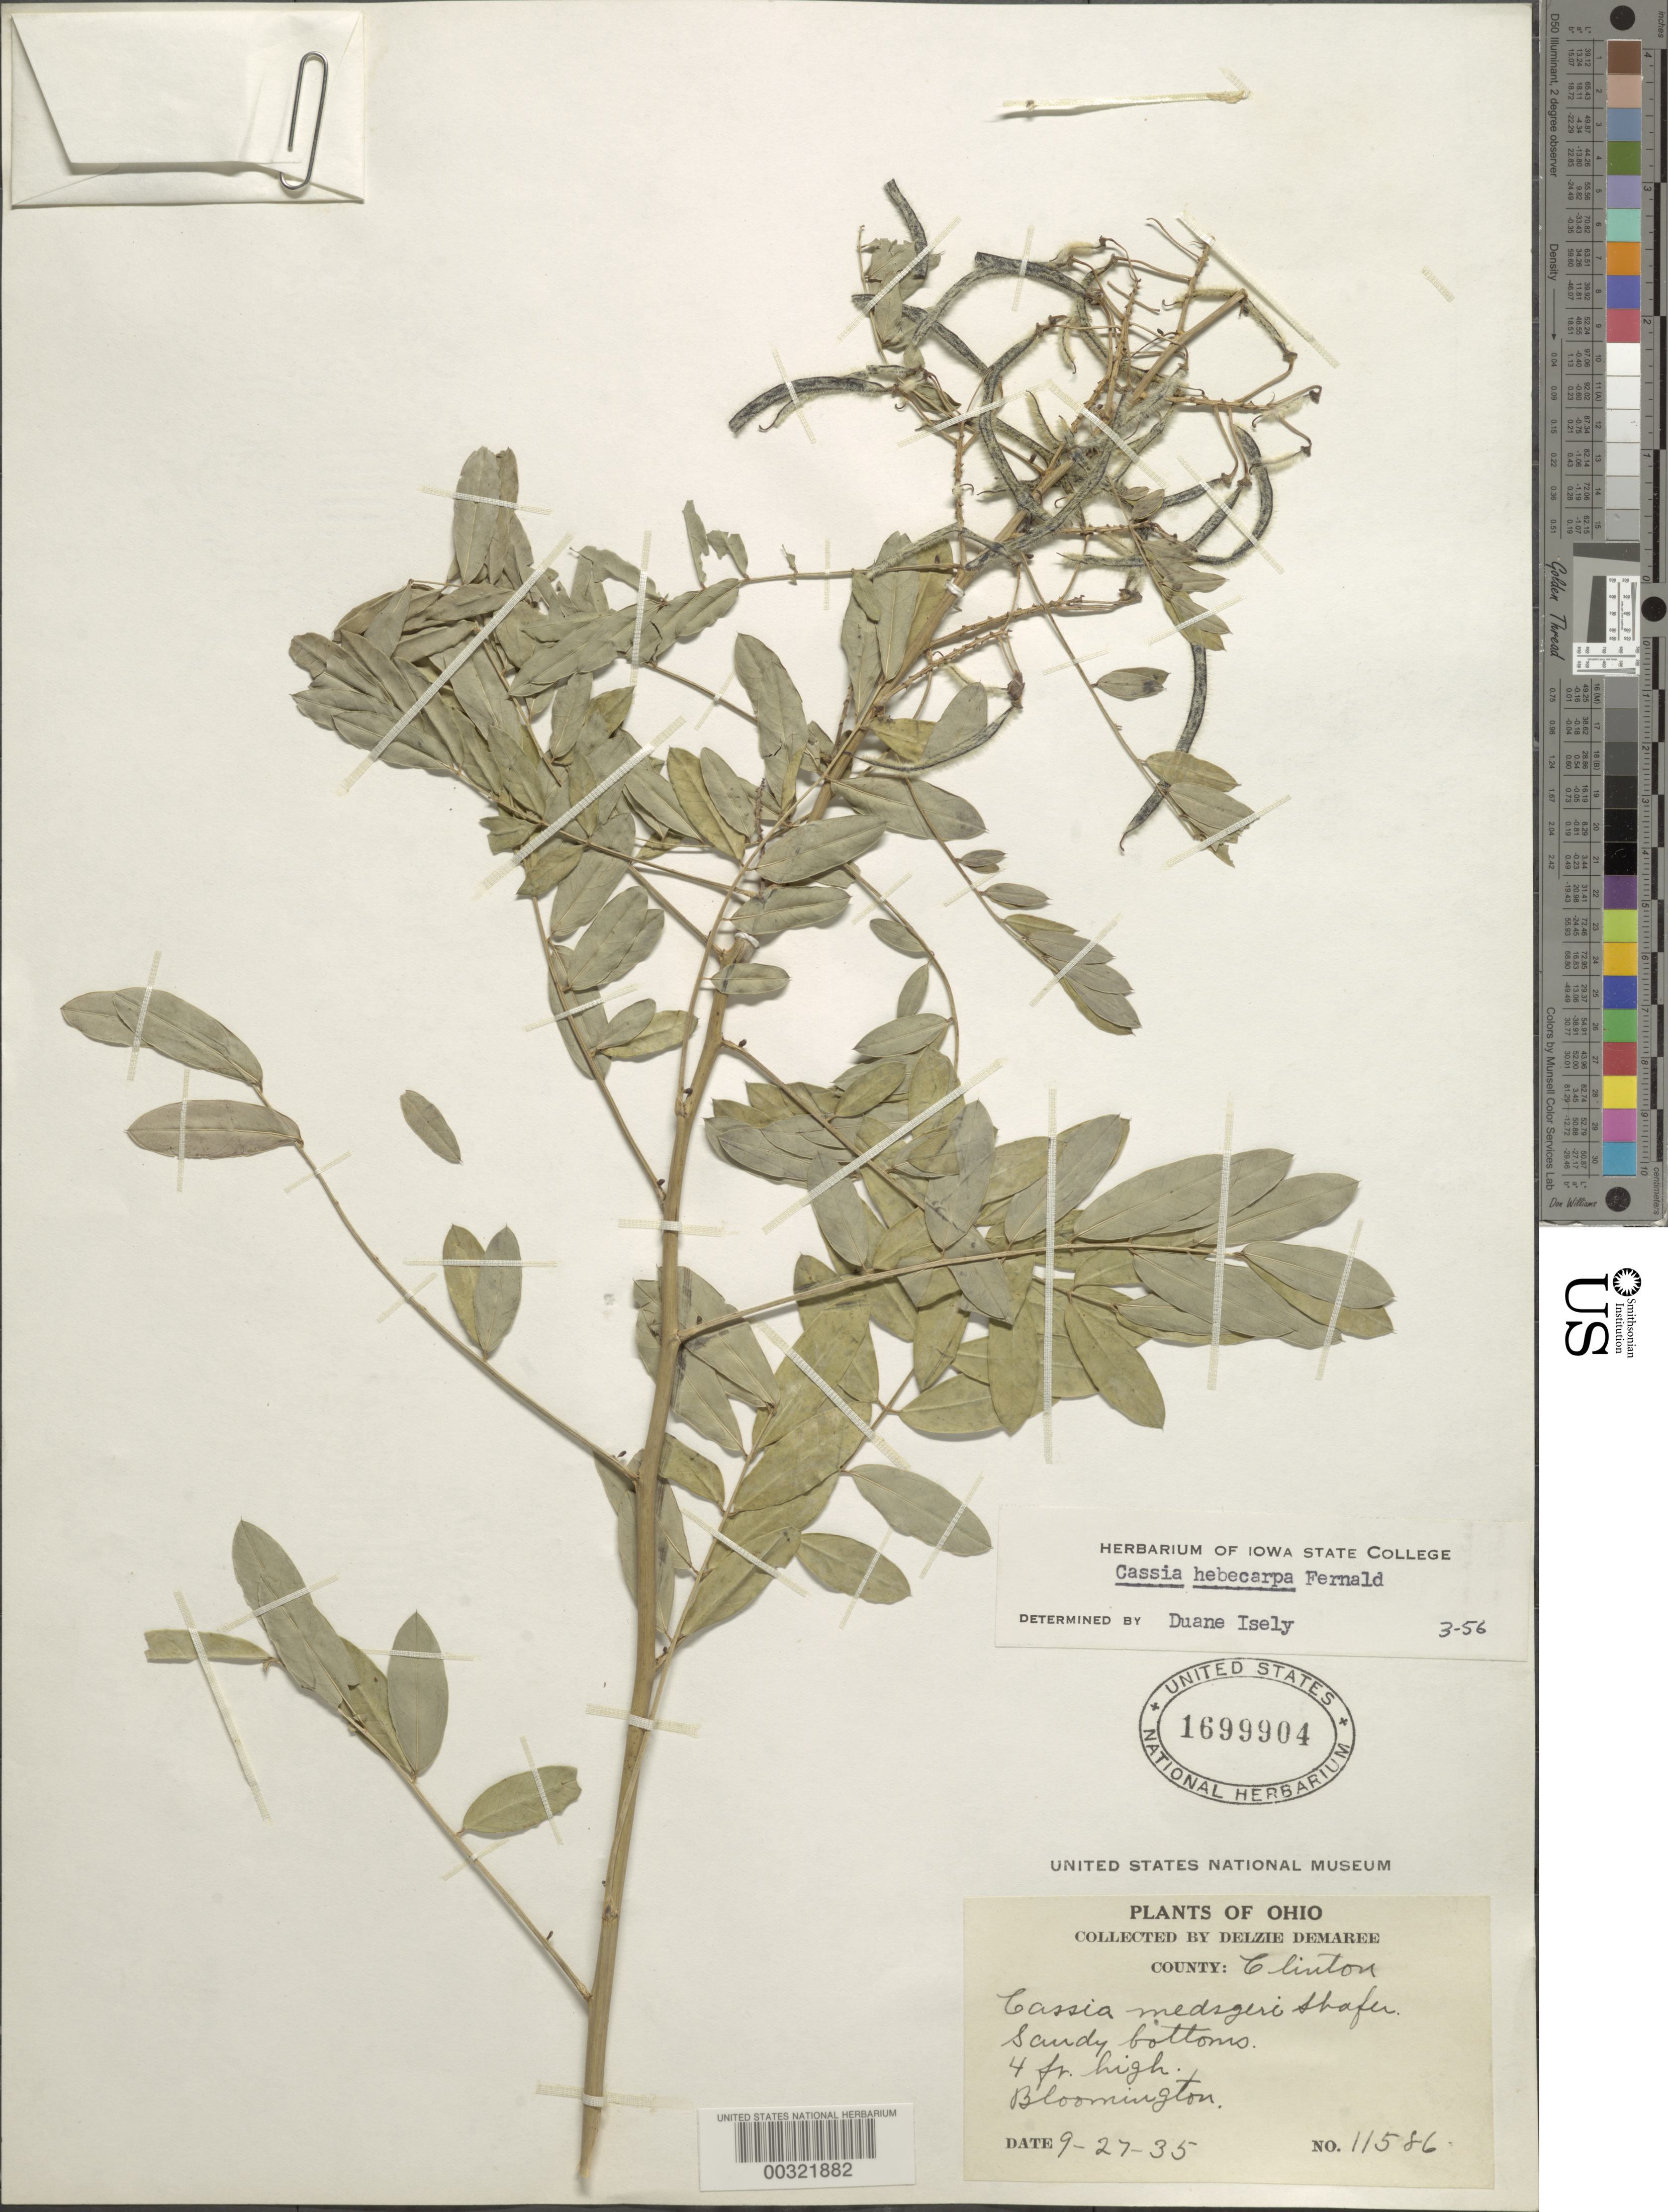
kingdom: Plantae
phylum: Tracheophyta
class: Magnoliopsida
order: Fabales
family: Fabaceae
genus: Senna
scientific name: Senna hebecarpa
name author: (Fernald) H.S. Irwin & Barneby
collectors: D. Demaree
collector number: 11586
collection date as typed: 27 Sep 1935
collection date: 1935-09-27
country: United States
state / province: Ohio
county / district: Clinton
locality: Bloomington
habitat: Sandy bottoms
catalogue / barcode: US 1699904